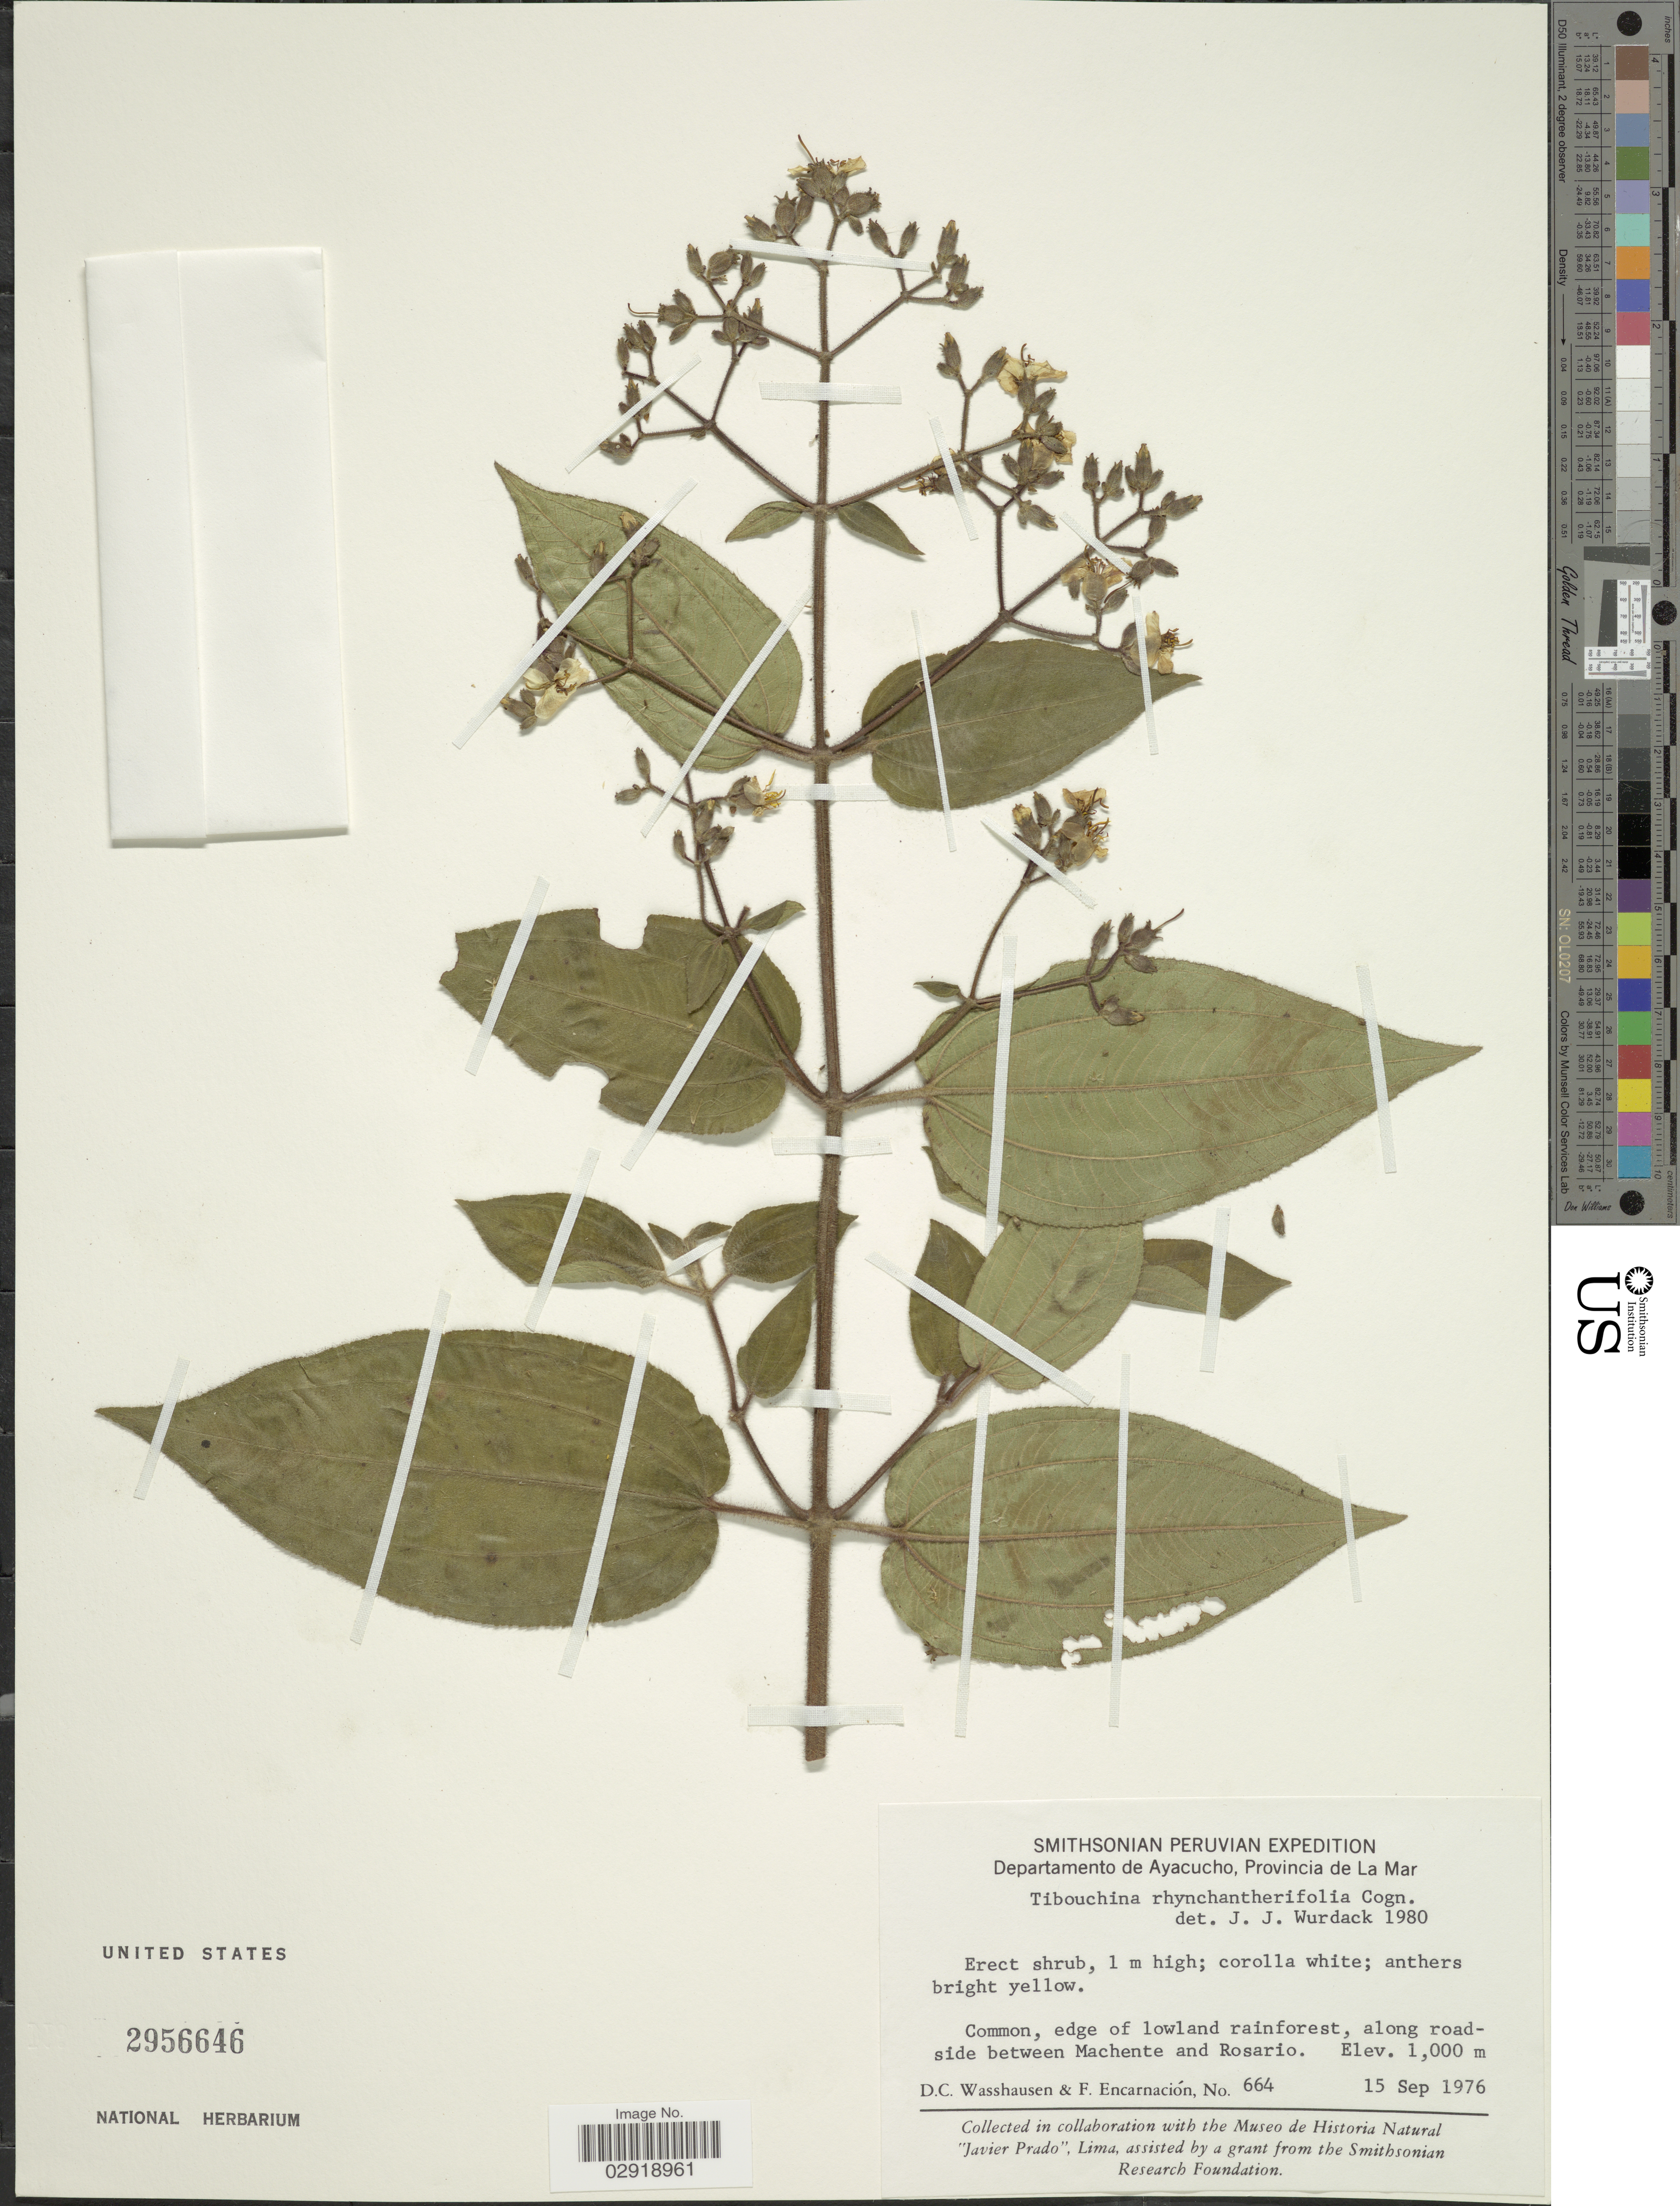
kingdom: Plantae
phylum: Tracheophyta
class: Magnoliopsida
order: Myrtales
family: Melastomataceae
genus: Chaetogastra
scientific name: Chaetogastra rhynchantherifolia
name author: (Cogn.) P.J.F. Guim. & Michelang.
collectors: D. C. Wasshausen & F. Encarnación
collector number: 664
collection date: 1976-09-15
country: Peru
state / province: Ayacucho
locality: Departamento de Ayacucho, Provincia de La Mar. Common, edge of lowland rainforest, along roadside between Machente and Rosario.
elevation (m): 1000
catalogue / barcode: US 2956646